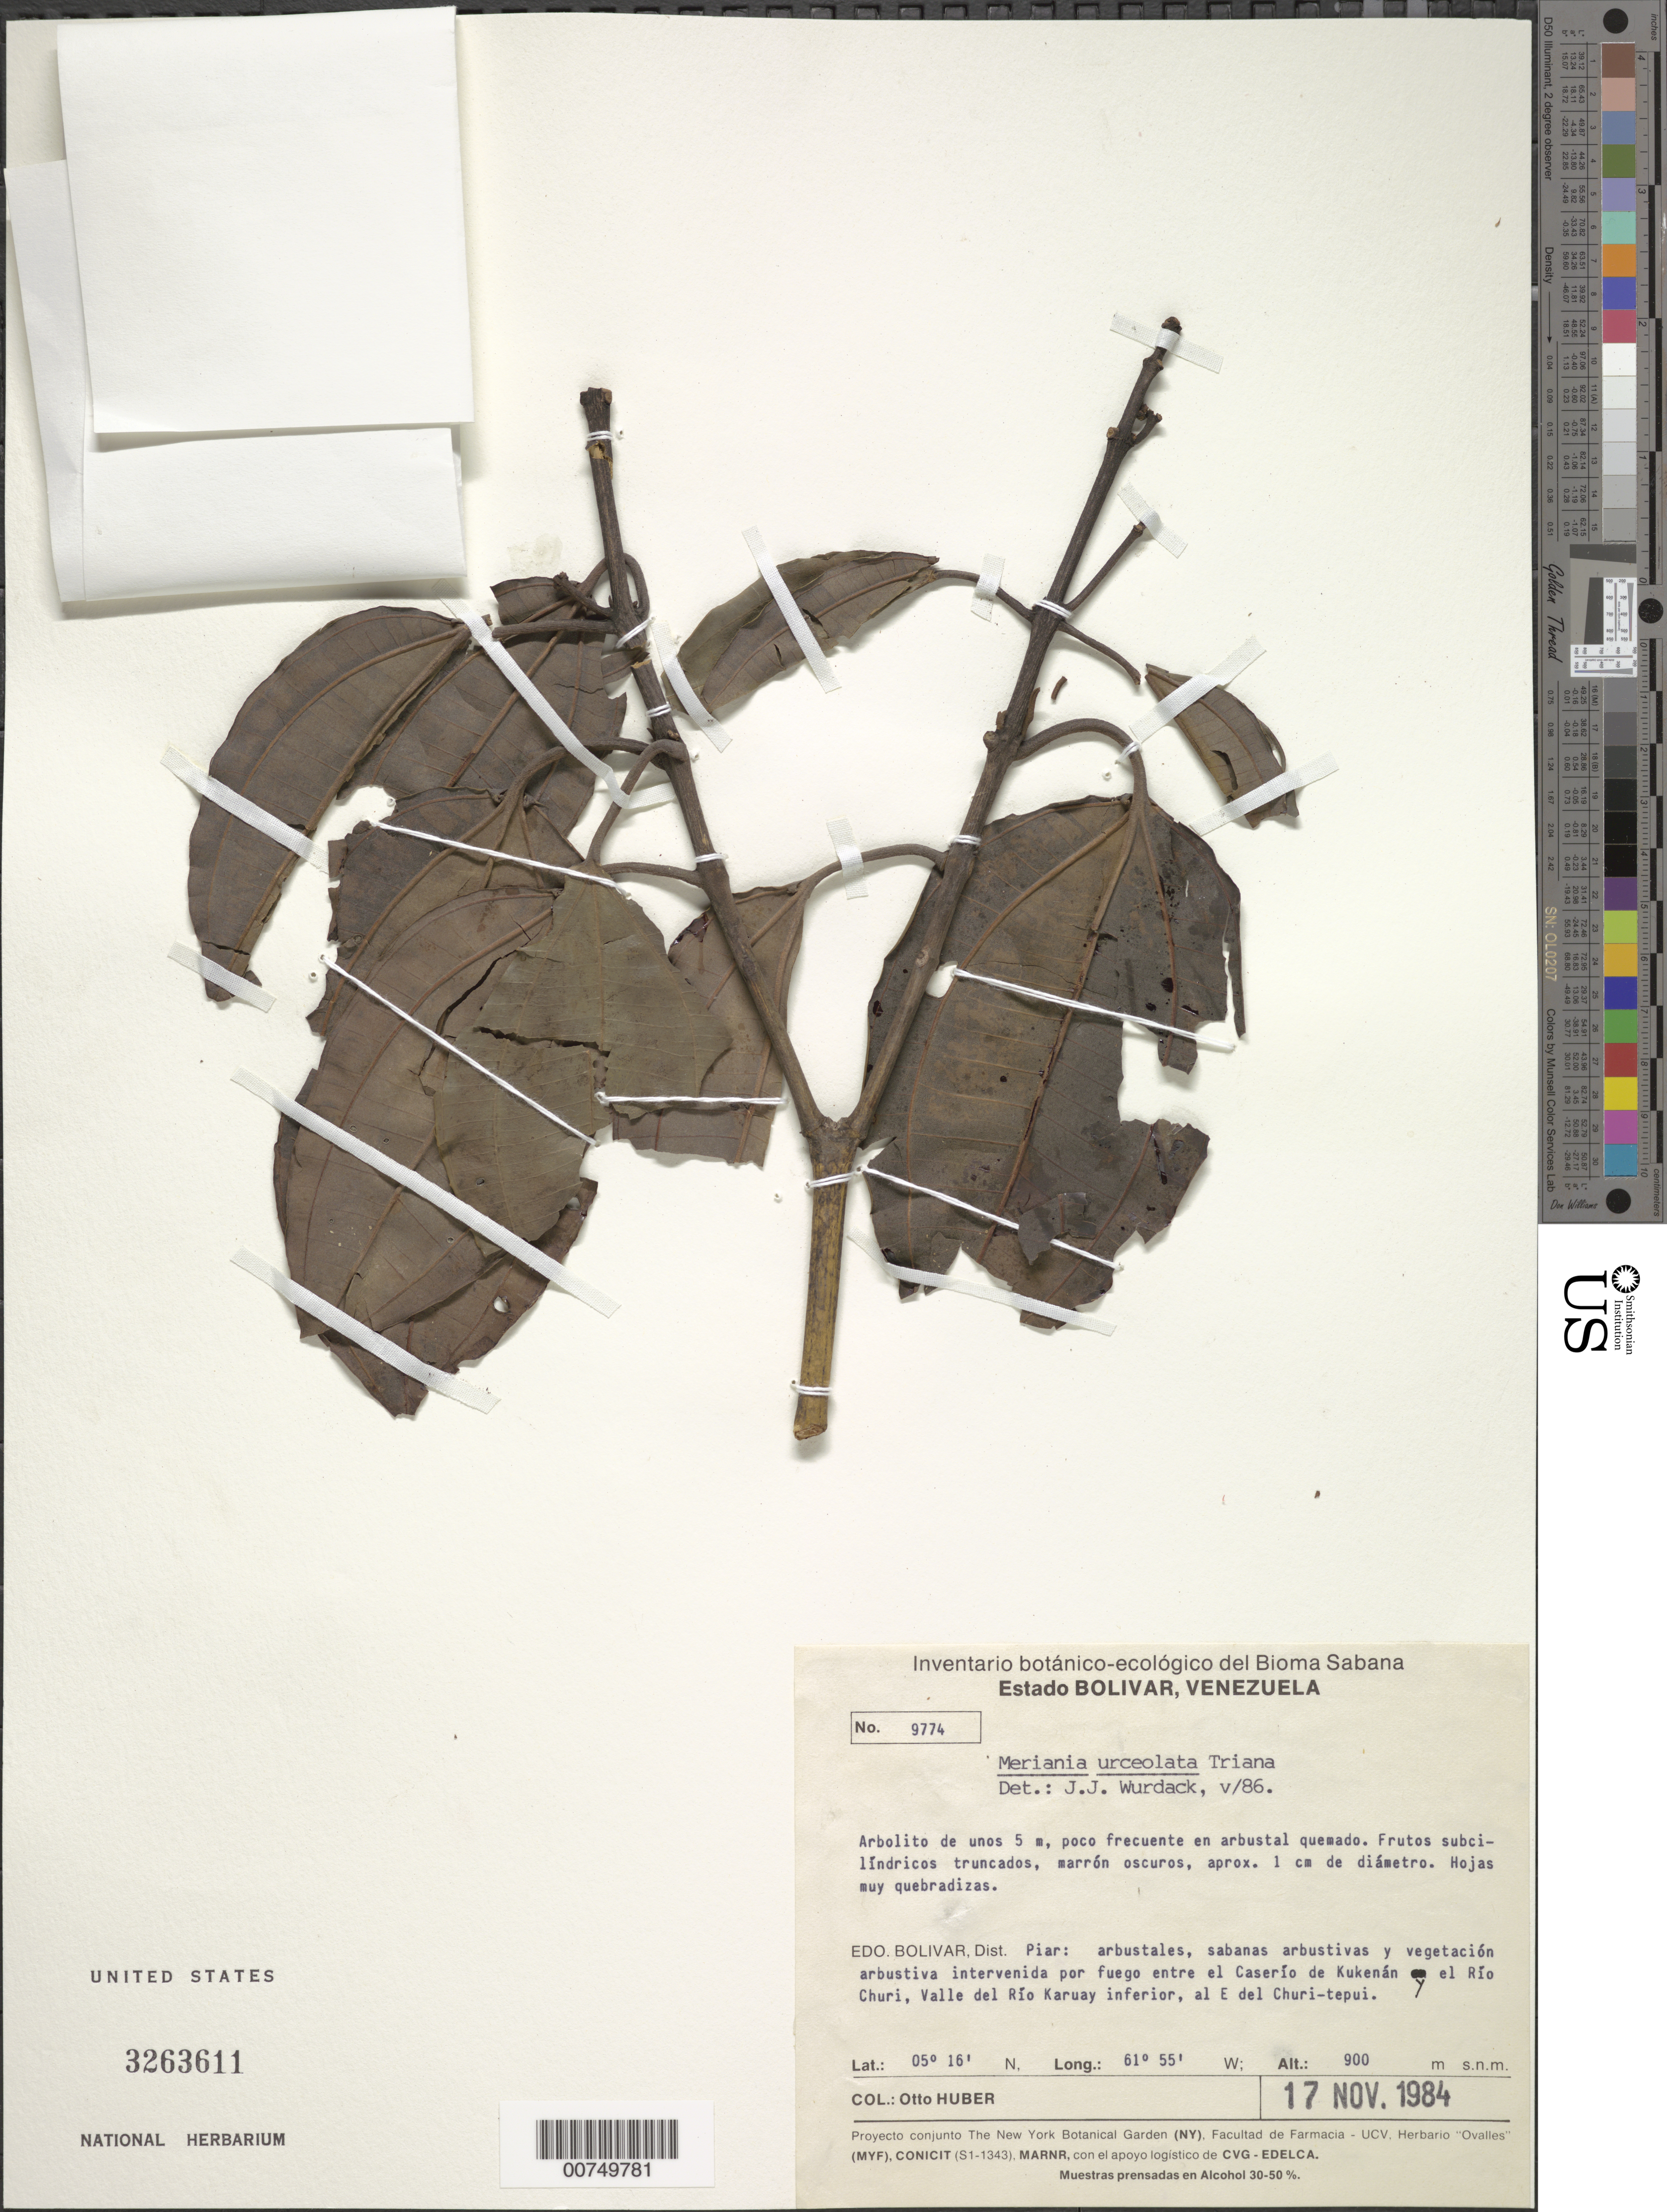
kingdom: Plantae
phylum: Tracheophyta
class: Magnoliopsida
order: Myrtales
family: Melastomataceae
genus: Meriania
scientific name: Meriania urceolata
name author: Triana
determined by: Wurdack, John J., (US), US (UNITED STATES)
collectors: O. Huber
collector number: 9774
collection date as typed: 17-Nov-84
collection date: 1984-11-17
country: Venezuela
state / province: Bolívar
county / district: Piar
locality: Caserío de Kukenan to Río Churi, valle del Río Karuay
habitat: Arbustal quemado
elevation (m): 900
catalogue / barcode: US 3263611